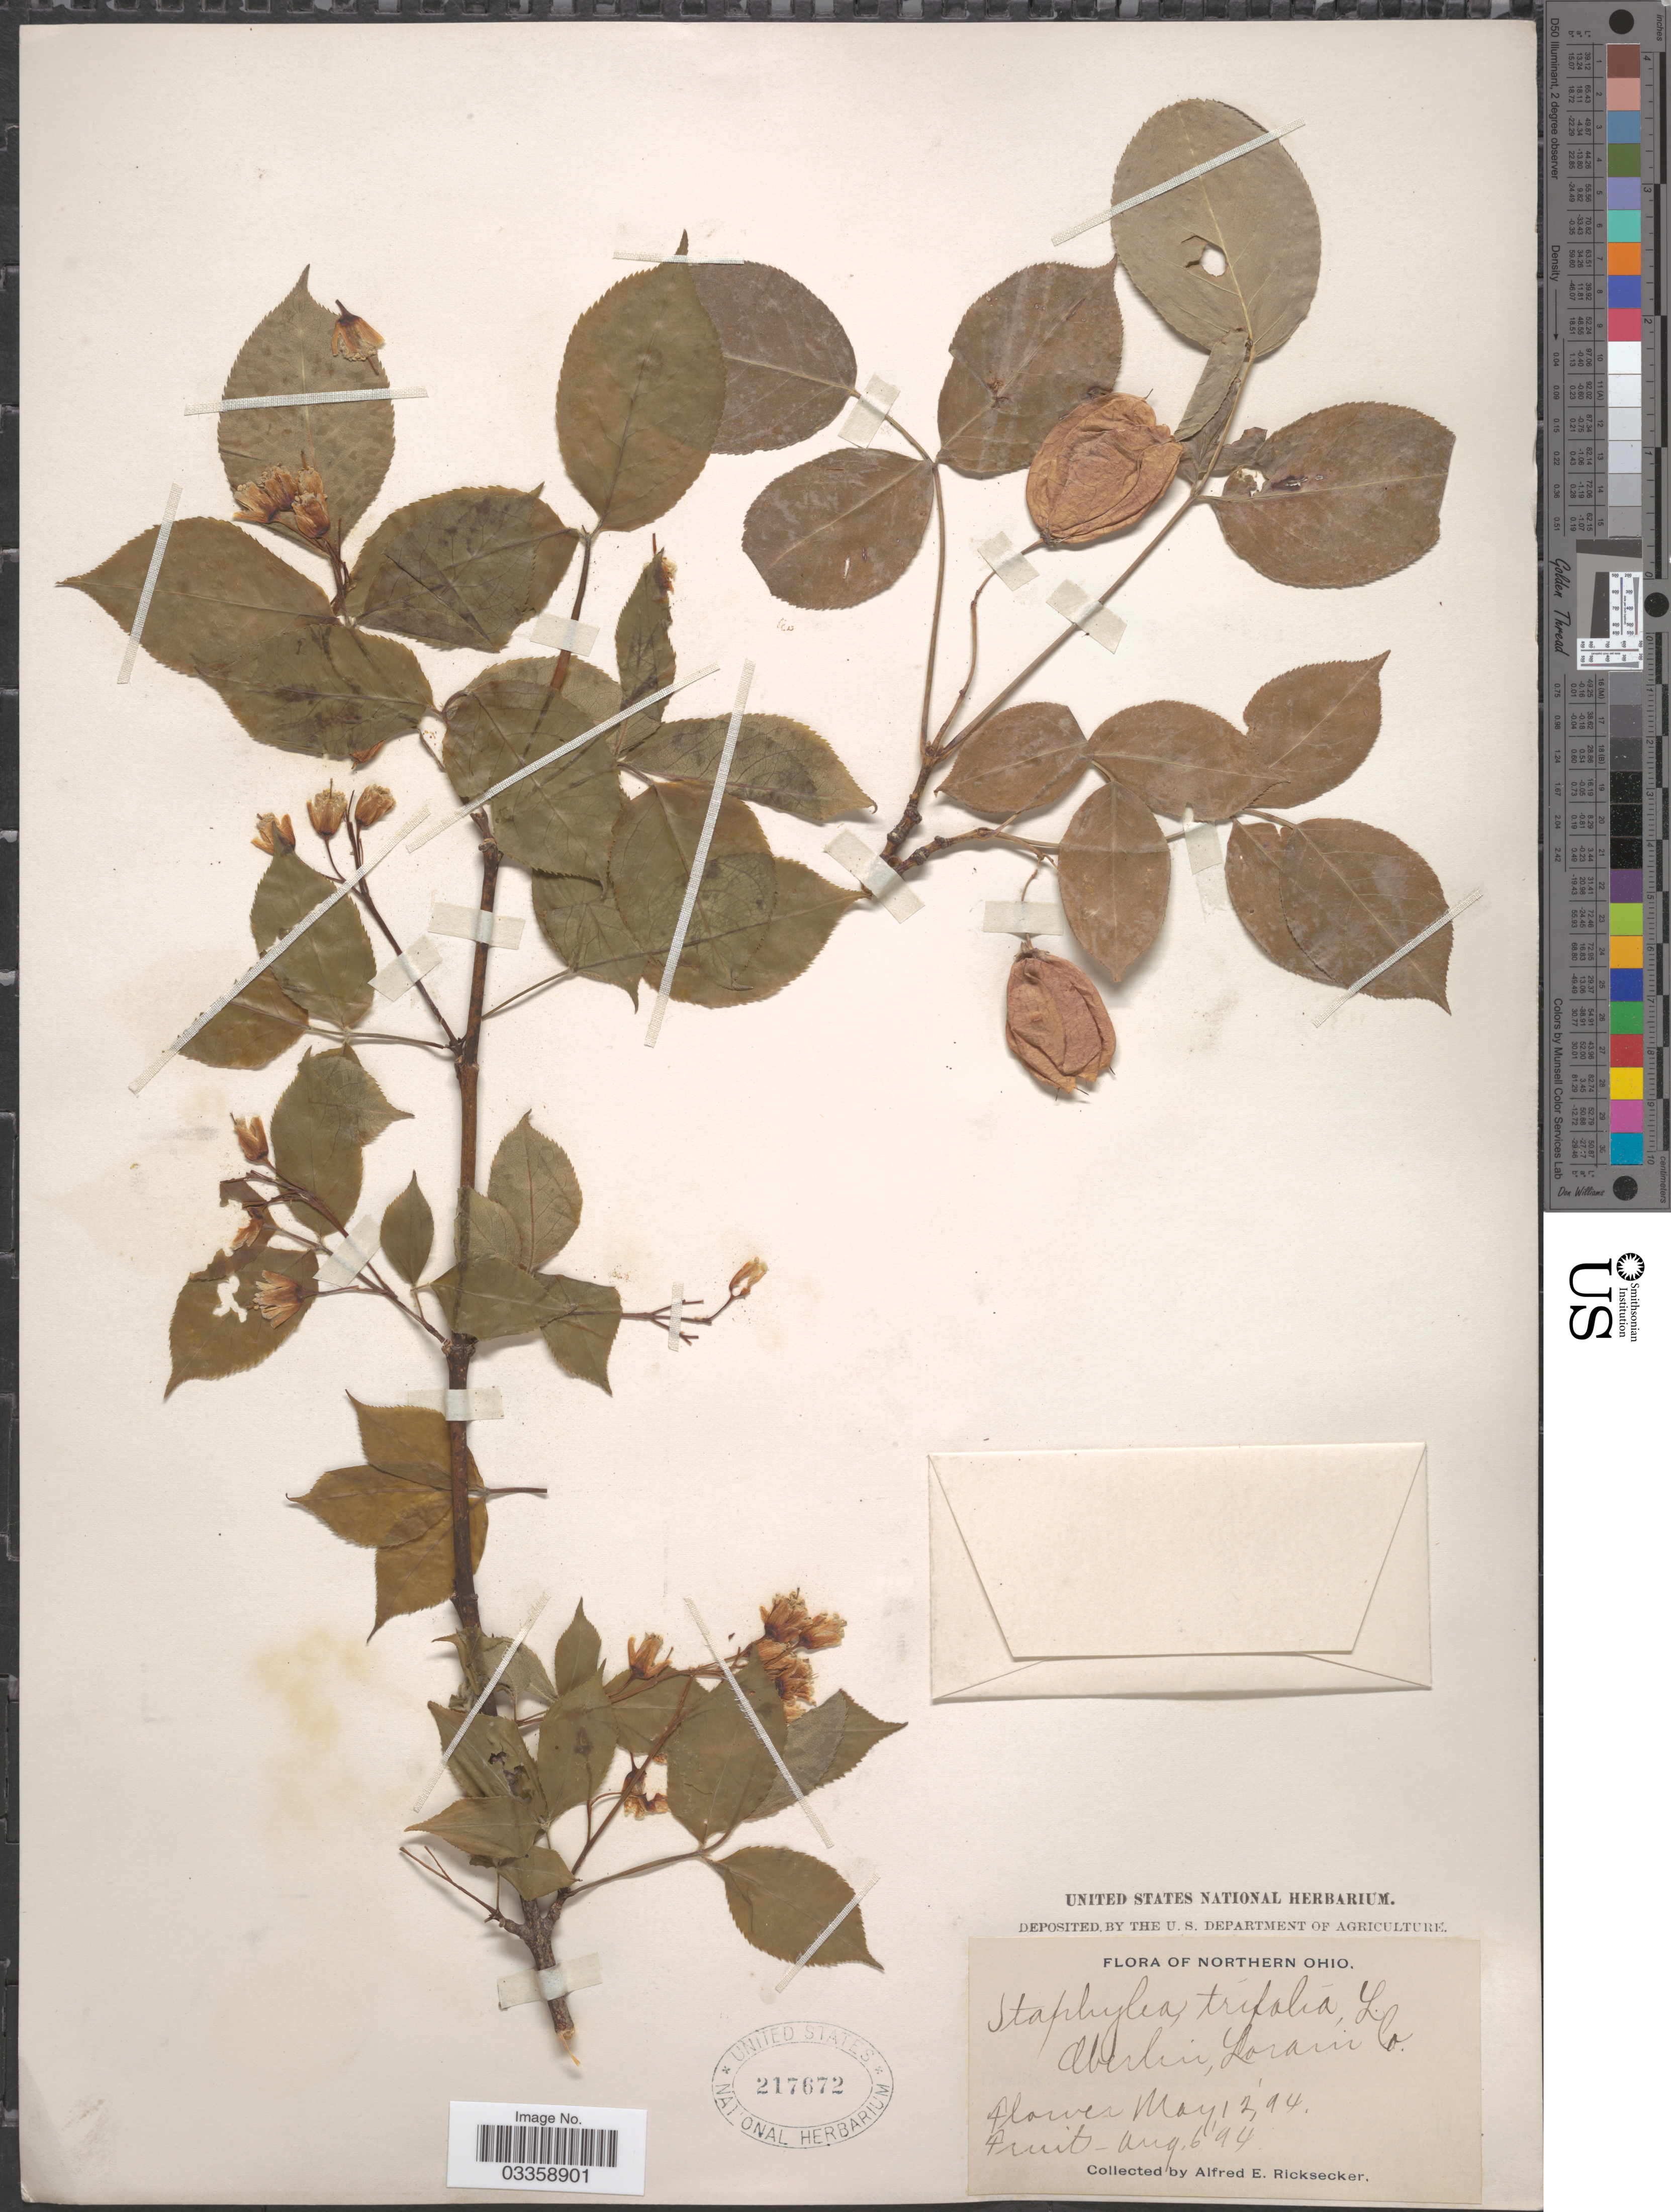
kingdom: Plantae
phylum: Tracheophyta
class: Magnoliopsida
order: Crossosomatales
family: Staphyleaceae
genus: Staphylea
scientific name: Staphylea trifolia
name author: L.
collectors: A. E. Ricksecker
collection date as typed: Transcribed d/m/y: 12/5/94 to 6/8/94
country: United States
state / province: Ohio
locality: Northern Ohio. Aberlin, Lorain Co.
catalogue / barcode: US 217672